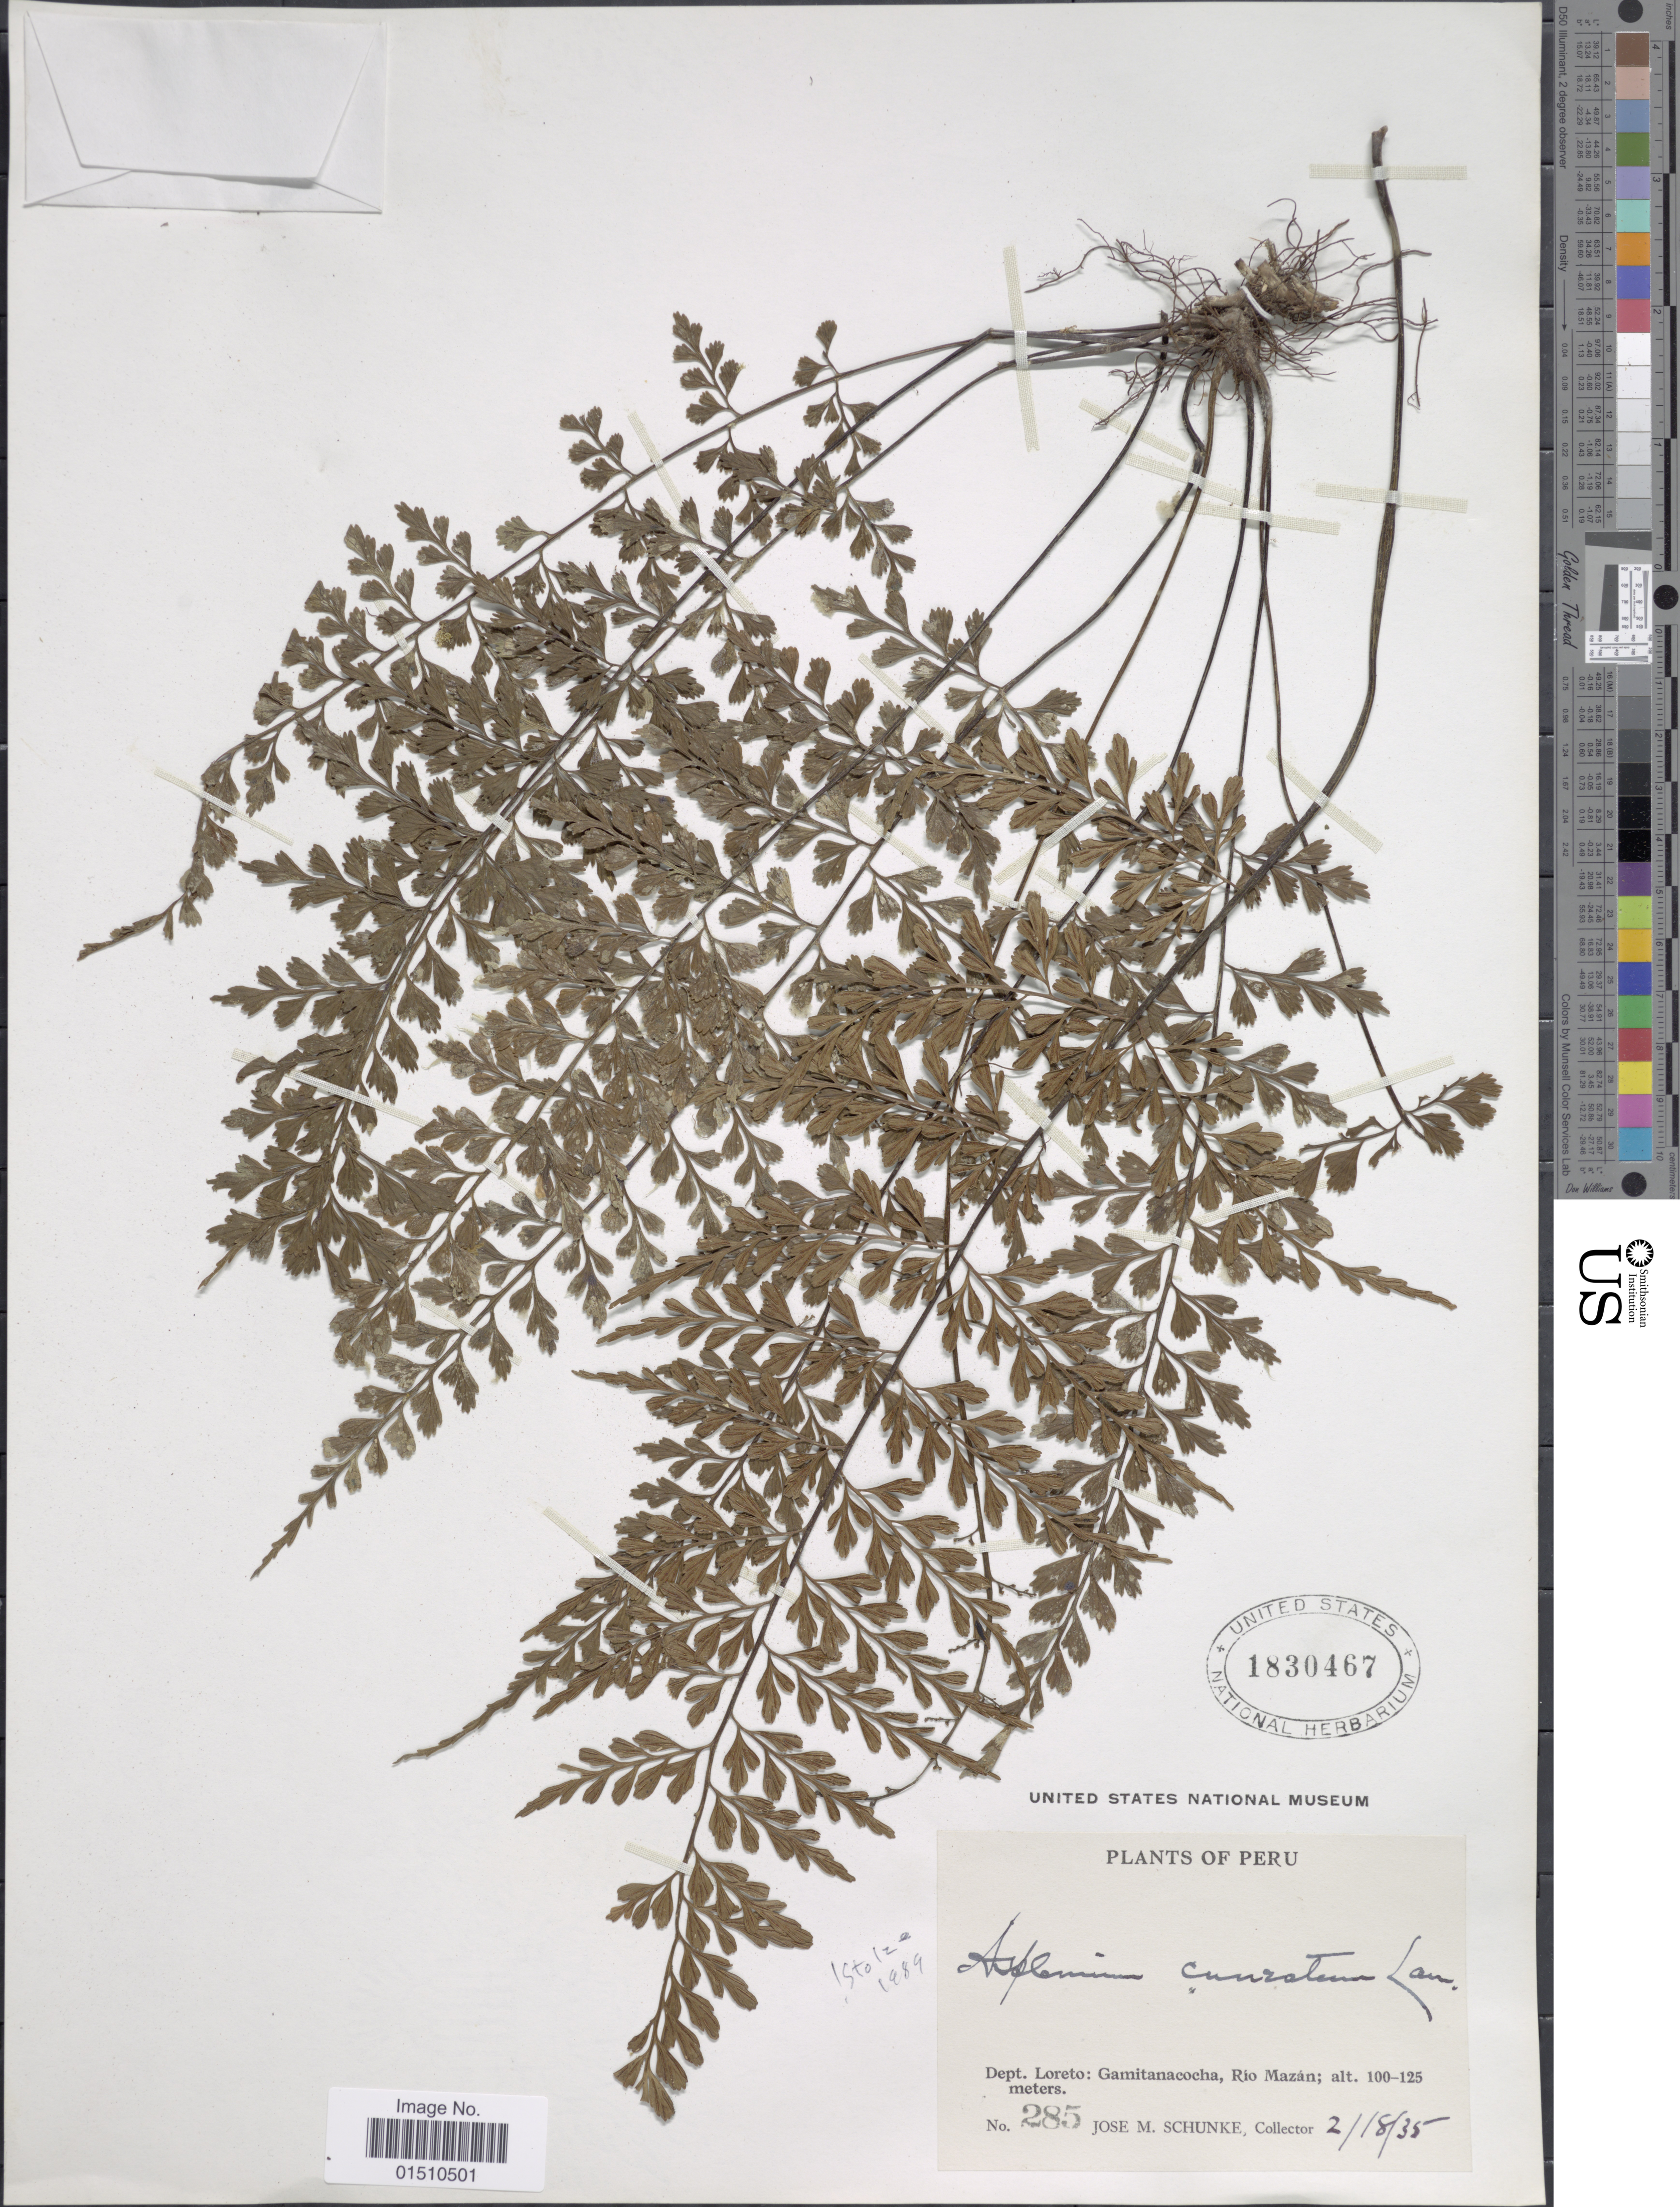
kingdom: Plantae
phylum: Tracheophyta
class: Polypodiopsida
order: Polypodiales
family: Aspleniaceae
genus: Asplenium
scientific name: Asplenium cuneatum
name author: Lam.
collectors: J. M. Schunke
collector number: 285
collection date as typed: Transcribed d/m/y: 18/2/35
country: Peru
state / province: Loreto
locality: Peru, dept. Loreto: Gamitanacocha, Rio Mazan.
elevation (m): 100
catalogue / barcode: US 1830467